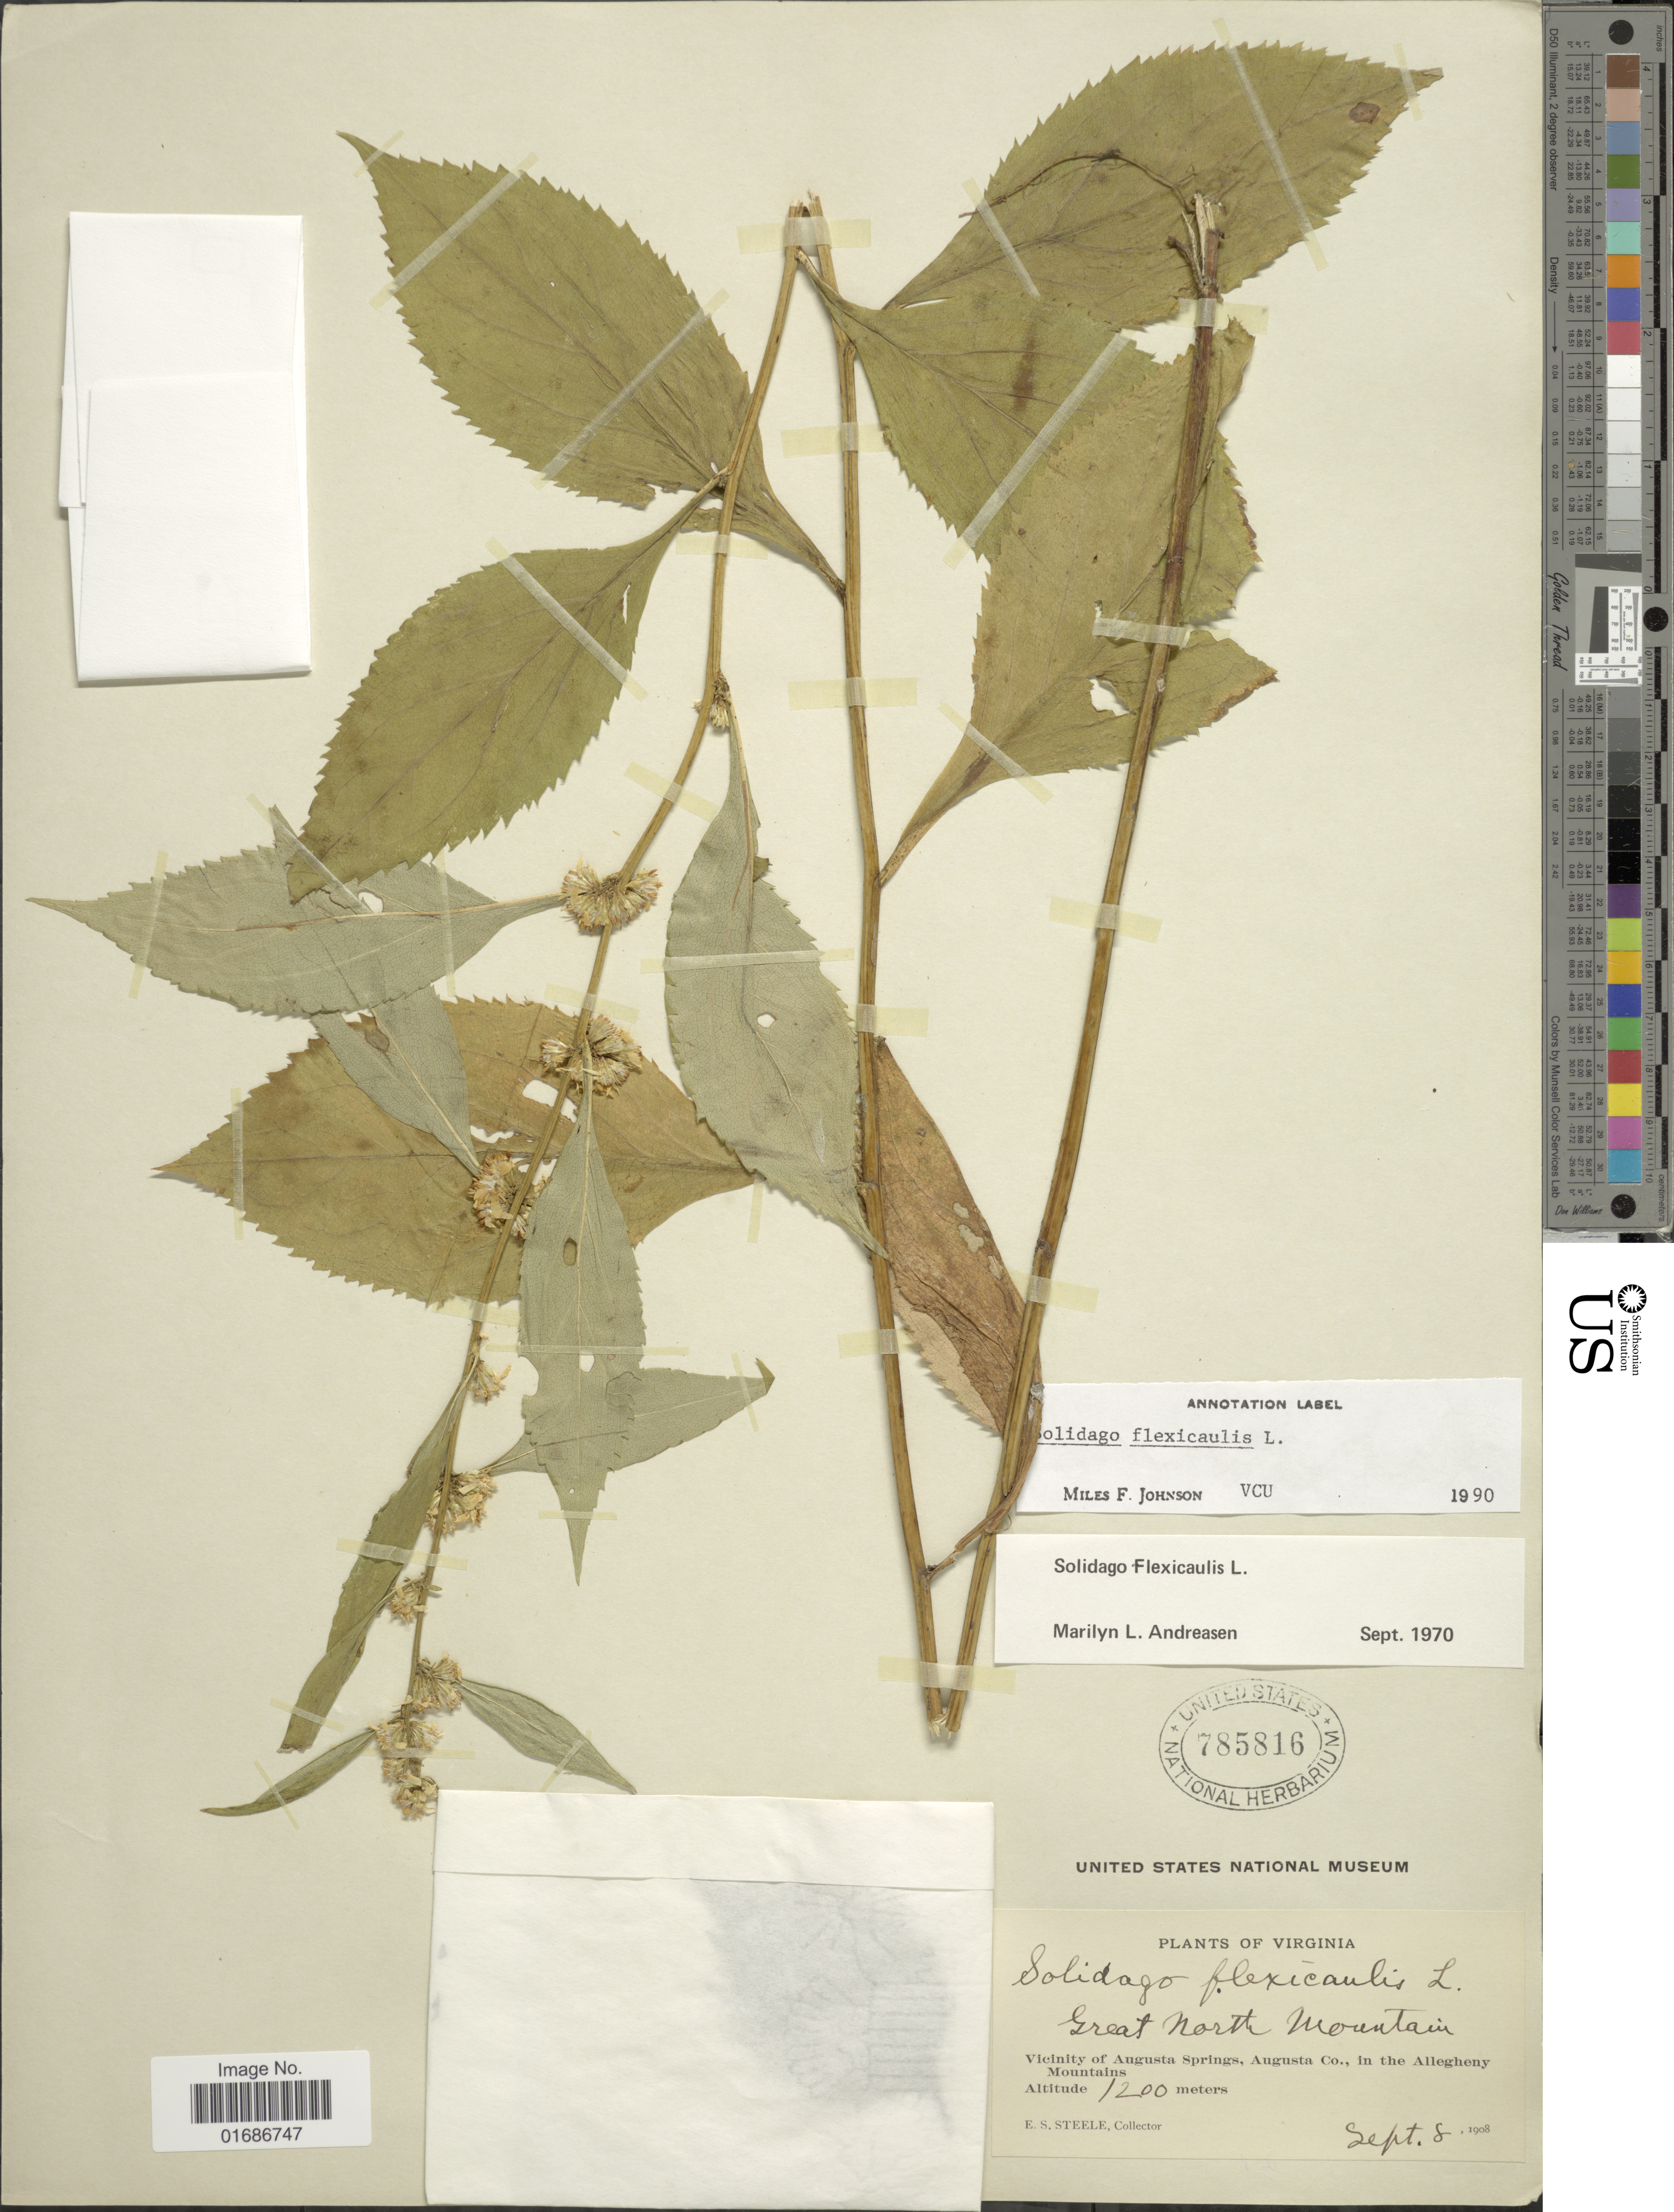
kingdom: Plantae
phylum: Tracheophyta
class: Magnoliopsida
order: Asterales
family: Asteraceae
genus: Solidago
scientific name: Solidago flexicaulis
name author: L.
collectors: E. Steele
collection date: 1908-09-08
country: United States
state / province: Virginia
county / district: Augusta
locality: Great North Mountain, Vicinity of Augusta Springs, Augusta Co., in the Allegheny Mountains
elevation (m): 1200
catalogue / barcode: US 785816